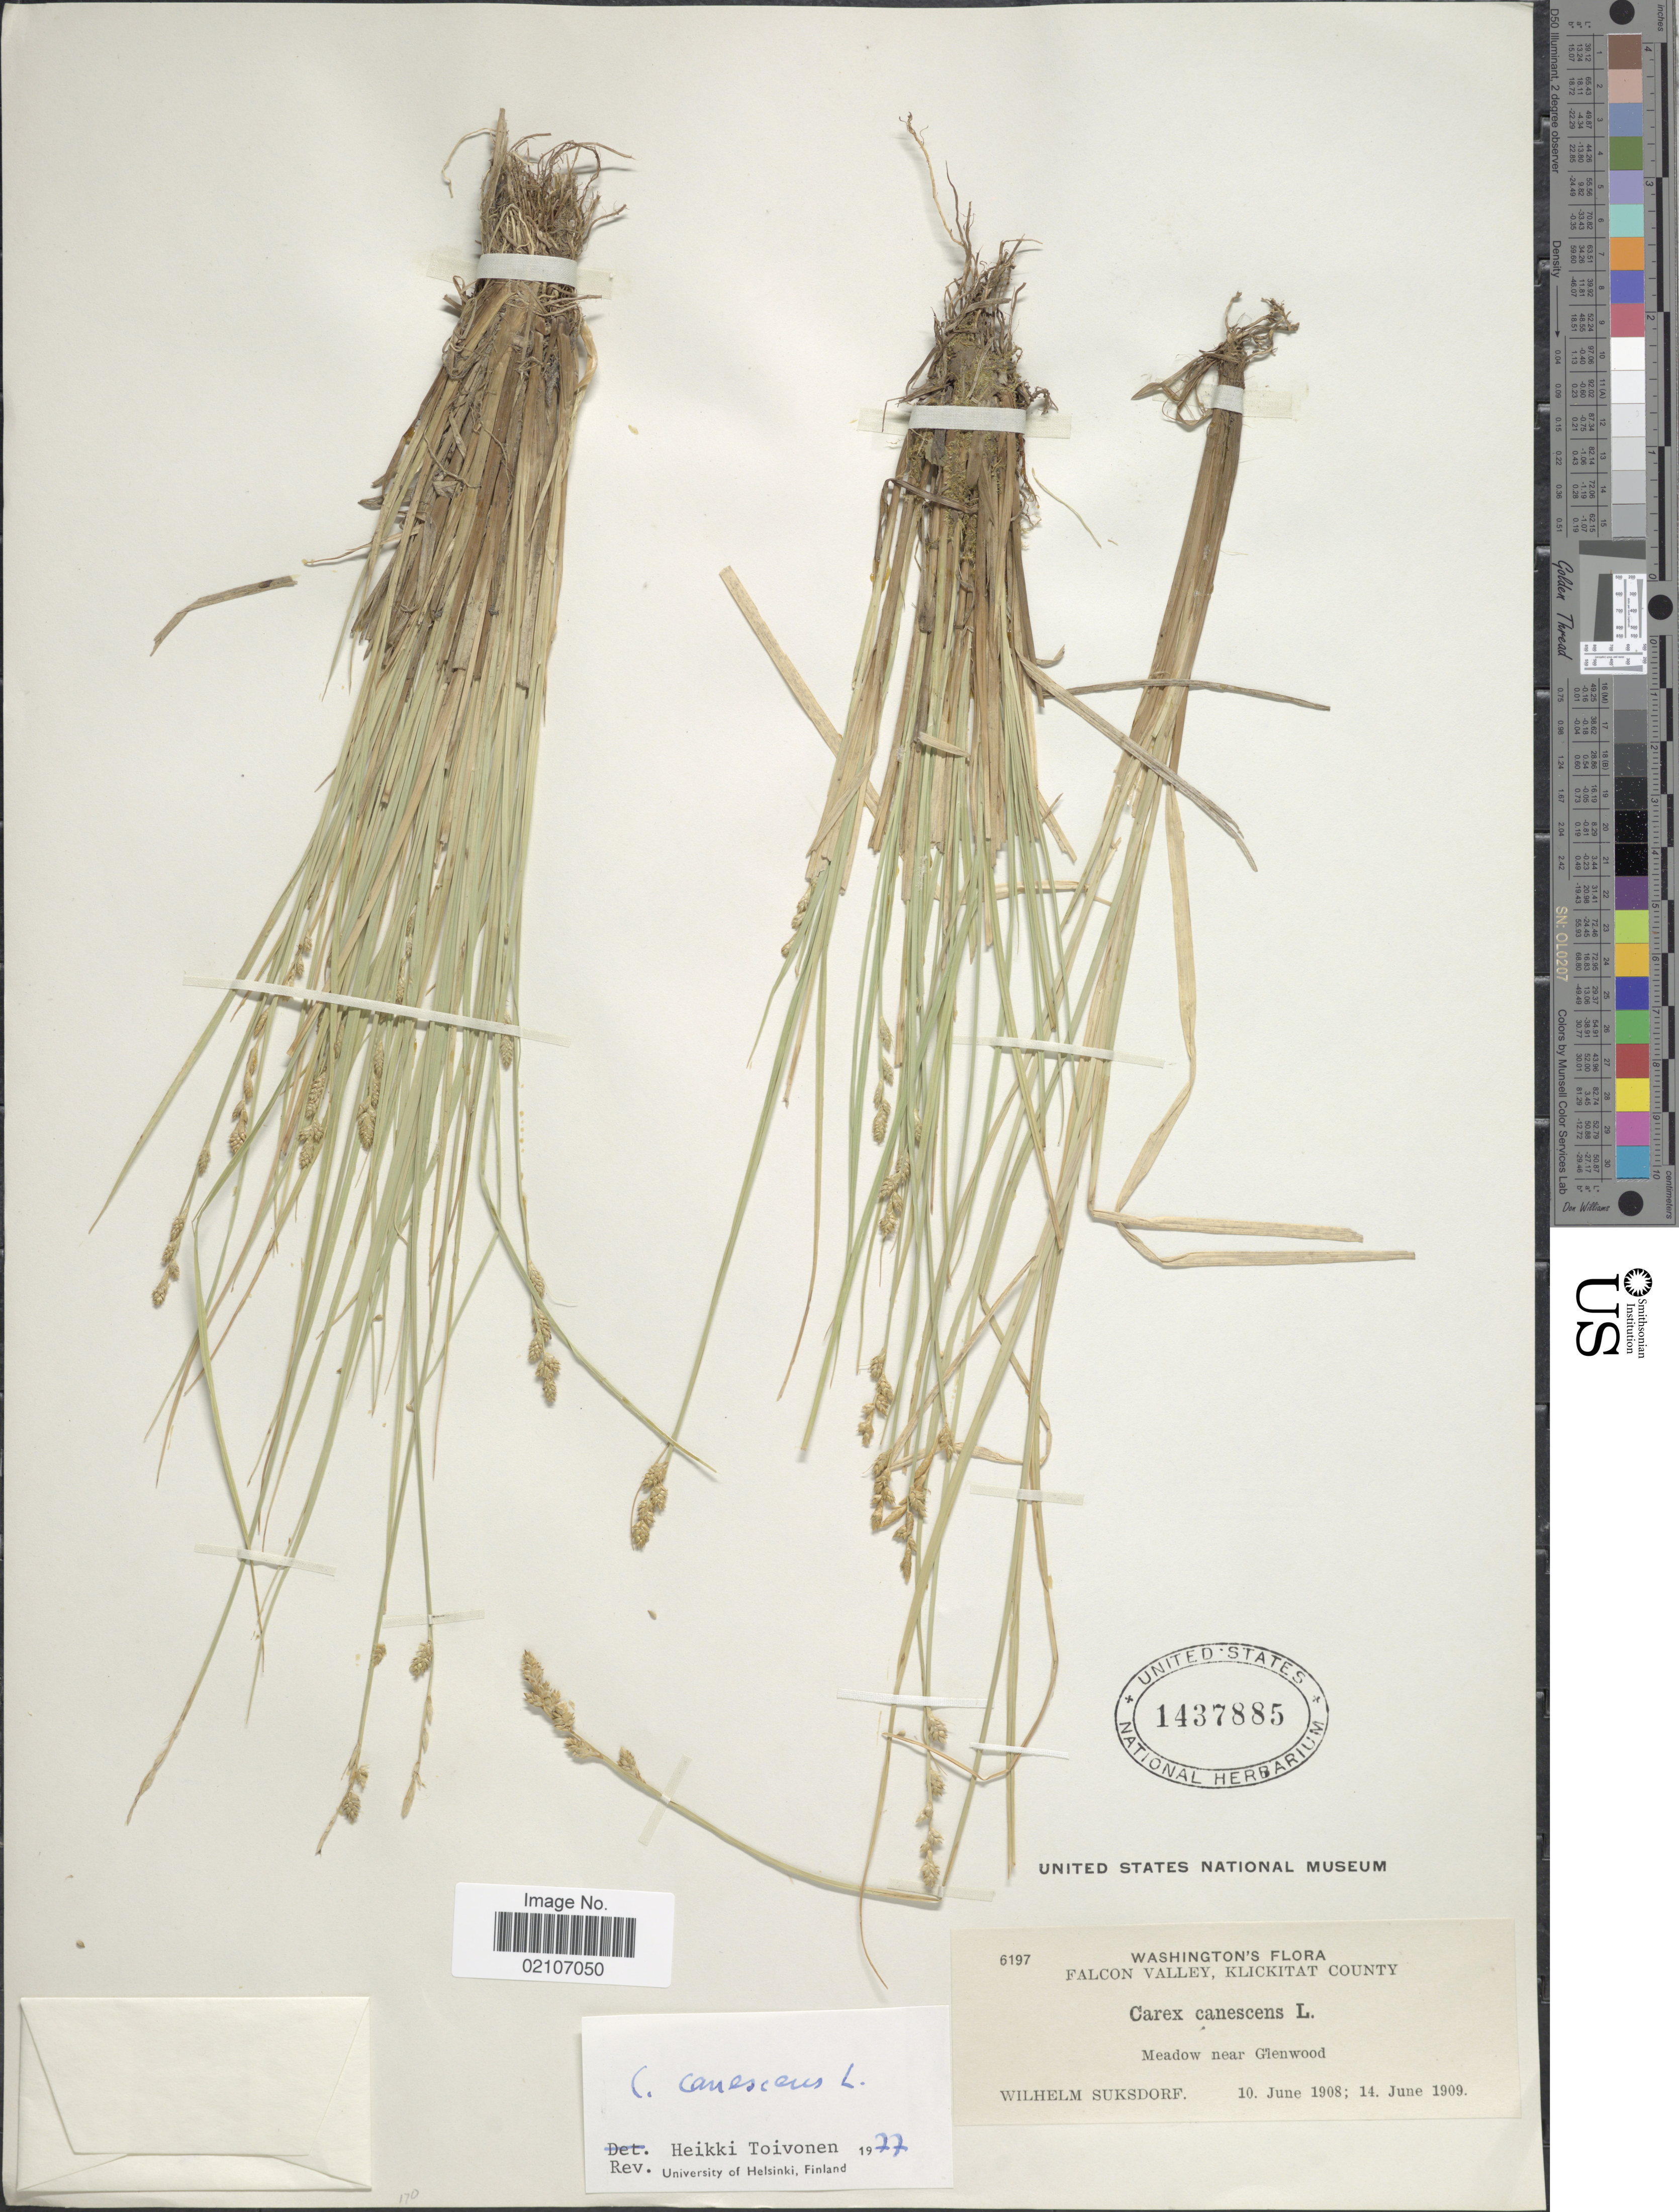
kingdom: Plantae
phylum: Tracheophyta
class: Liliopsida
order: Poales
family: Cyperaceae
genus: Carex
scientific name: Carex canescens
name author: L.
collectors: W. N. Suksdorf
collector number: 6197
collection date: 1908-06-10/1909-06-14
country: United States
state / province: Washington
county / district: Klickitat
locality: Falcon Valley, Klickitat County, meadow near Glenwood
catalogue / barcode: US 1437885